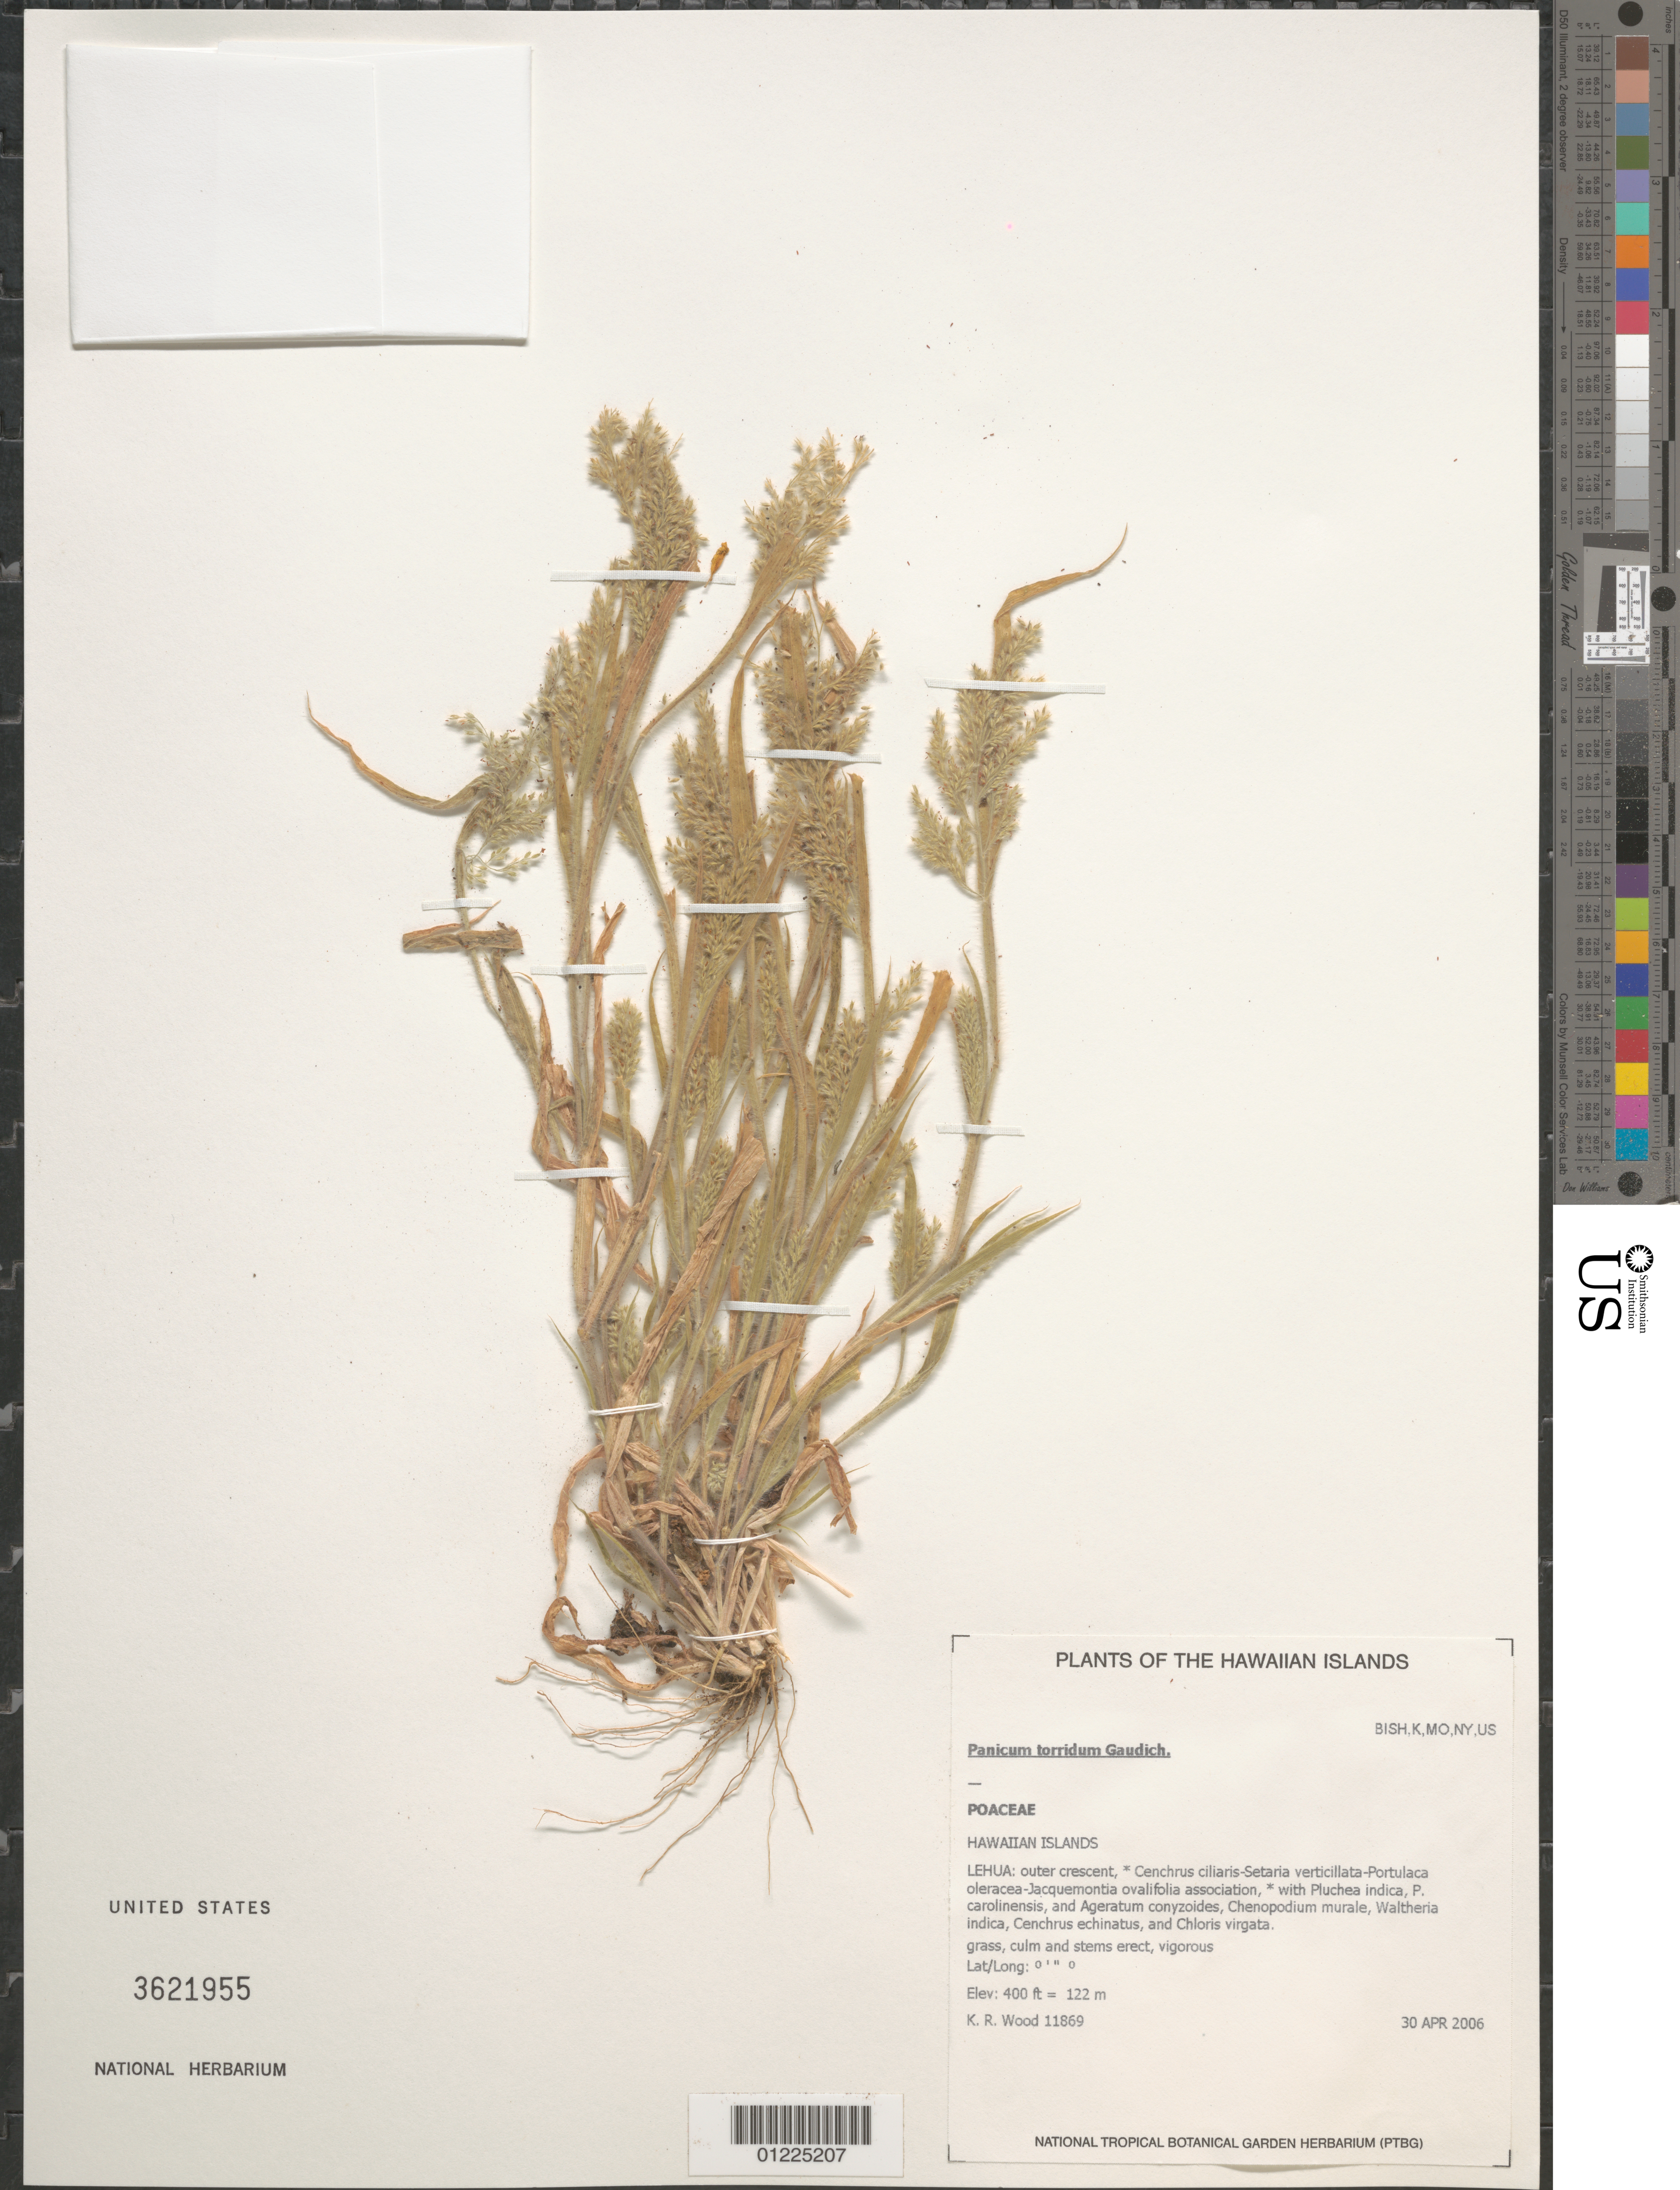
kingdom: Plantae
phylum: Tracheophyta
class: Liliopsida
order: Poales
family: Poaceae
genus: Panicum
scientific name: Panicum torridum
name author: Gaudich.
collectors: K. R. Wood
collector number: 11869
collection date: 2006-04-30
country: United States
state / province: Hawaii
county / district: Kauai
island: Lehua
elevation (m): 122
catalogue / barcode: US 3621955